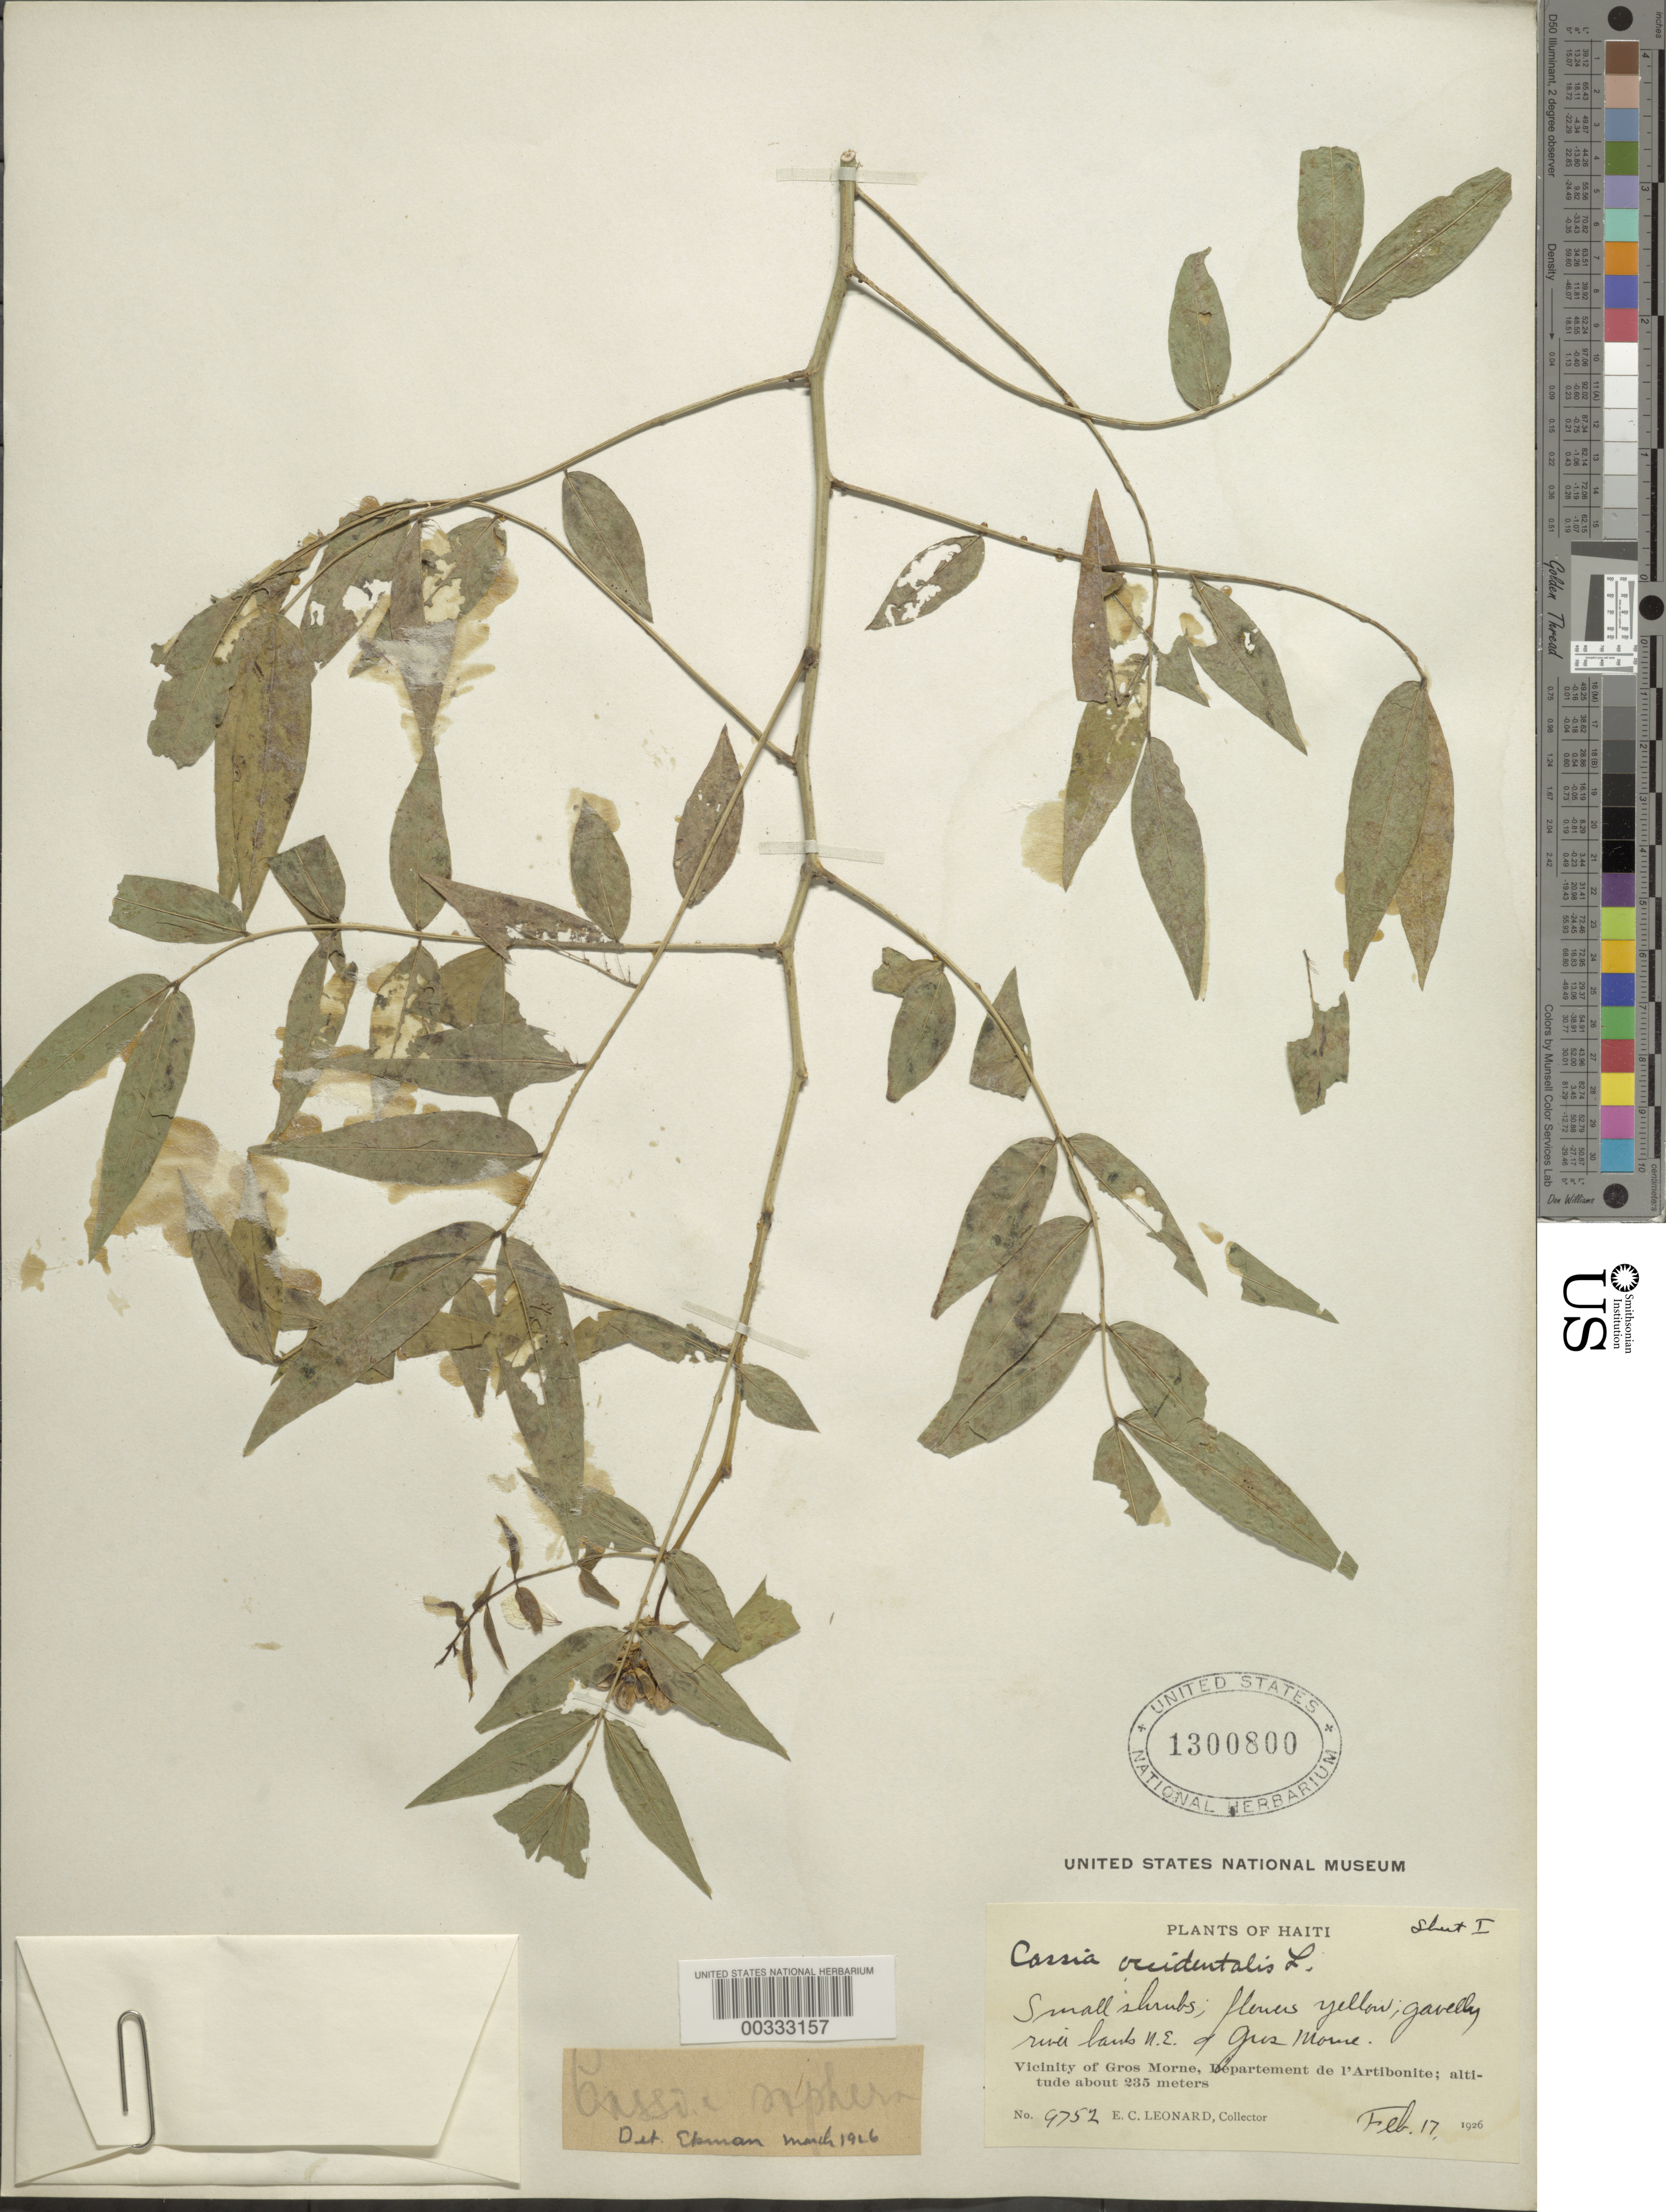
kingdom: Plantae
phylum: Tracheophyta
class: Magnoliopsida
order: Fabales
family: Fabaceae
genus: Senna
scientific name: Senna occidentalis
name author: (L.) Link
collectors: E. C. Leonard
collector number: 9752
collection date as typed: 17 Feb 1926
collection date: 1926-02-17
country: Haiti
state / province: Artibonite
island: Hispaniola Island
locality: Ne of gros morne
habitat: Gravelly river bank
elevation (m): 235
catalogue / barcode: US 1300800